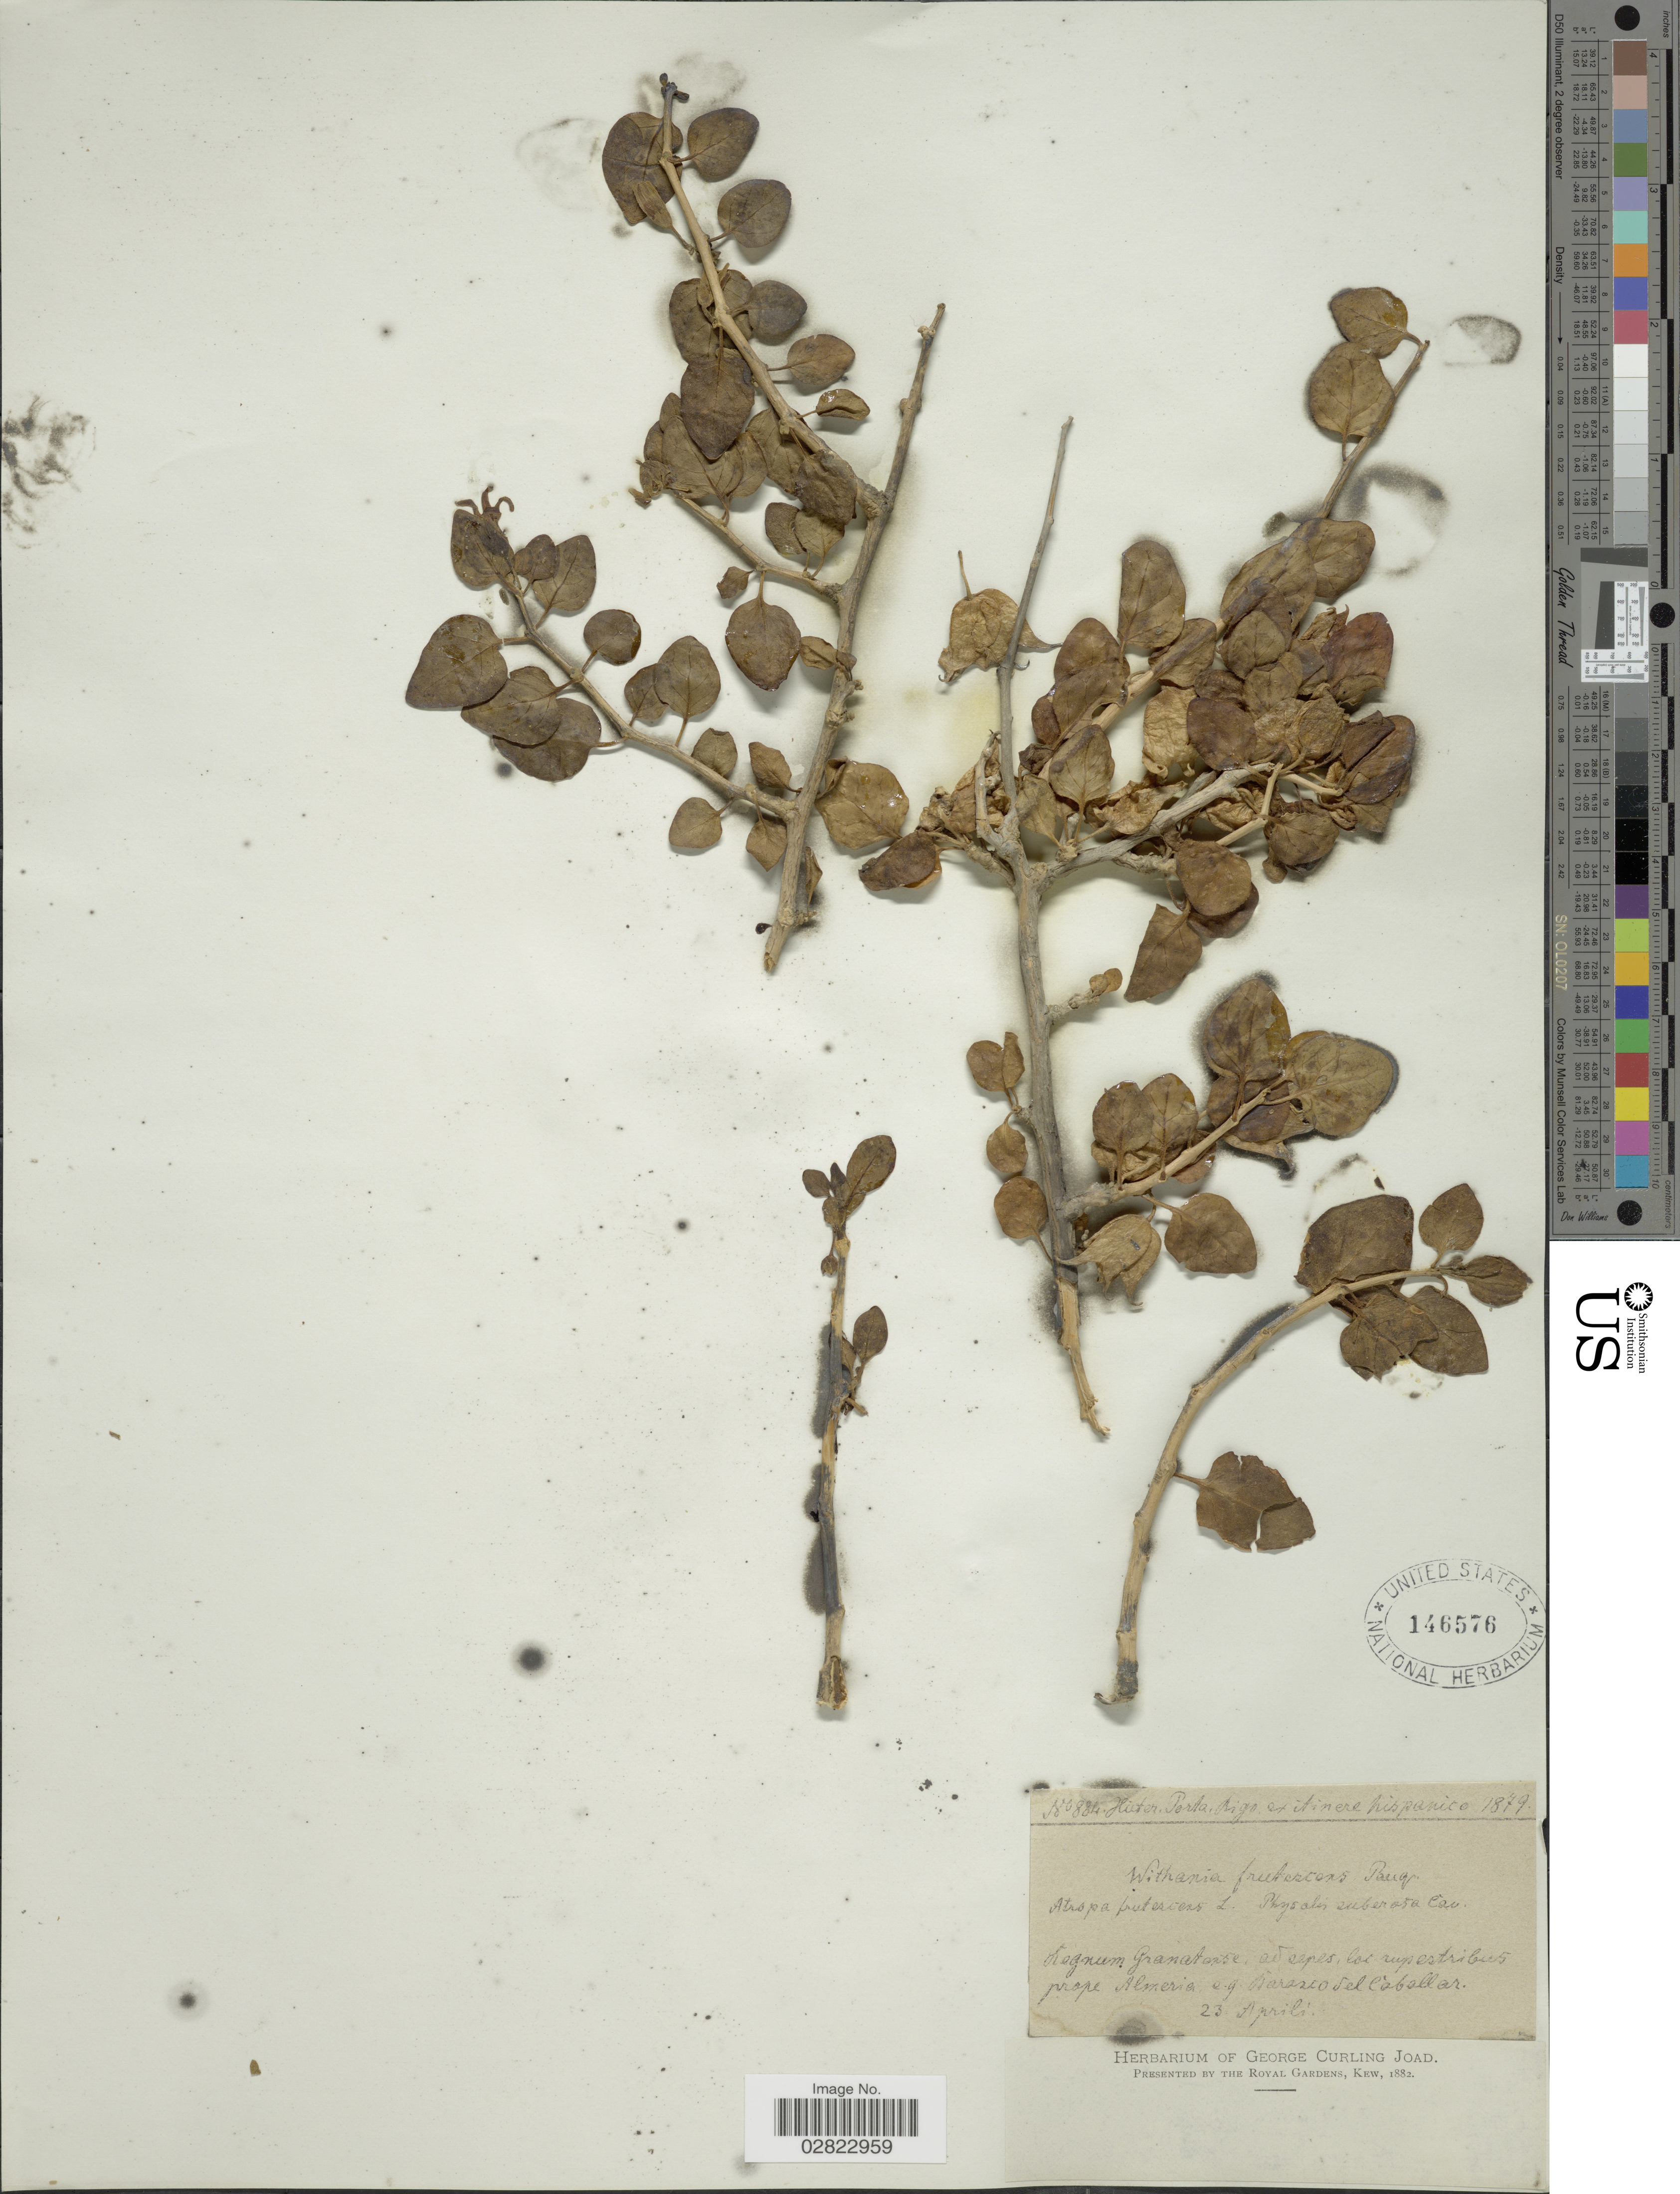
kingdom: Plantae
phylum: Tracheophyta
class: Magnoliopsida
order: Solanales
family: Solanaceae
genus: Withania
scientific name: Withania frutescens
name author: (L.) Pauquy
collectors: -. Huter, -- Porta & -- Rigo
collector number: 884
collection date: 1879-04-23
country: Spain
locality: Regnum Granatanze, ad sepes, lot rupestribus prope Almeria, e.g. Narasio del Caballar.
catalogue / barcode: US 146576